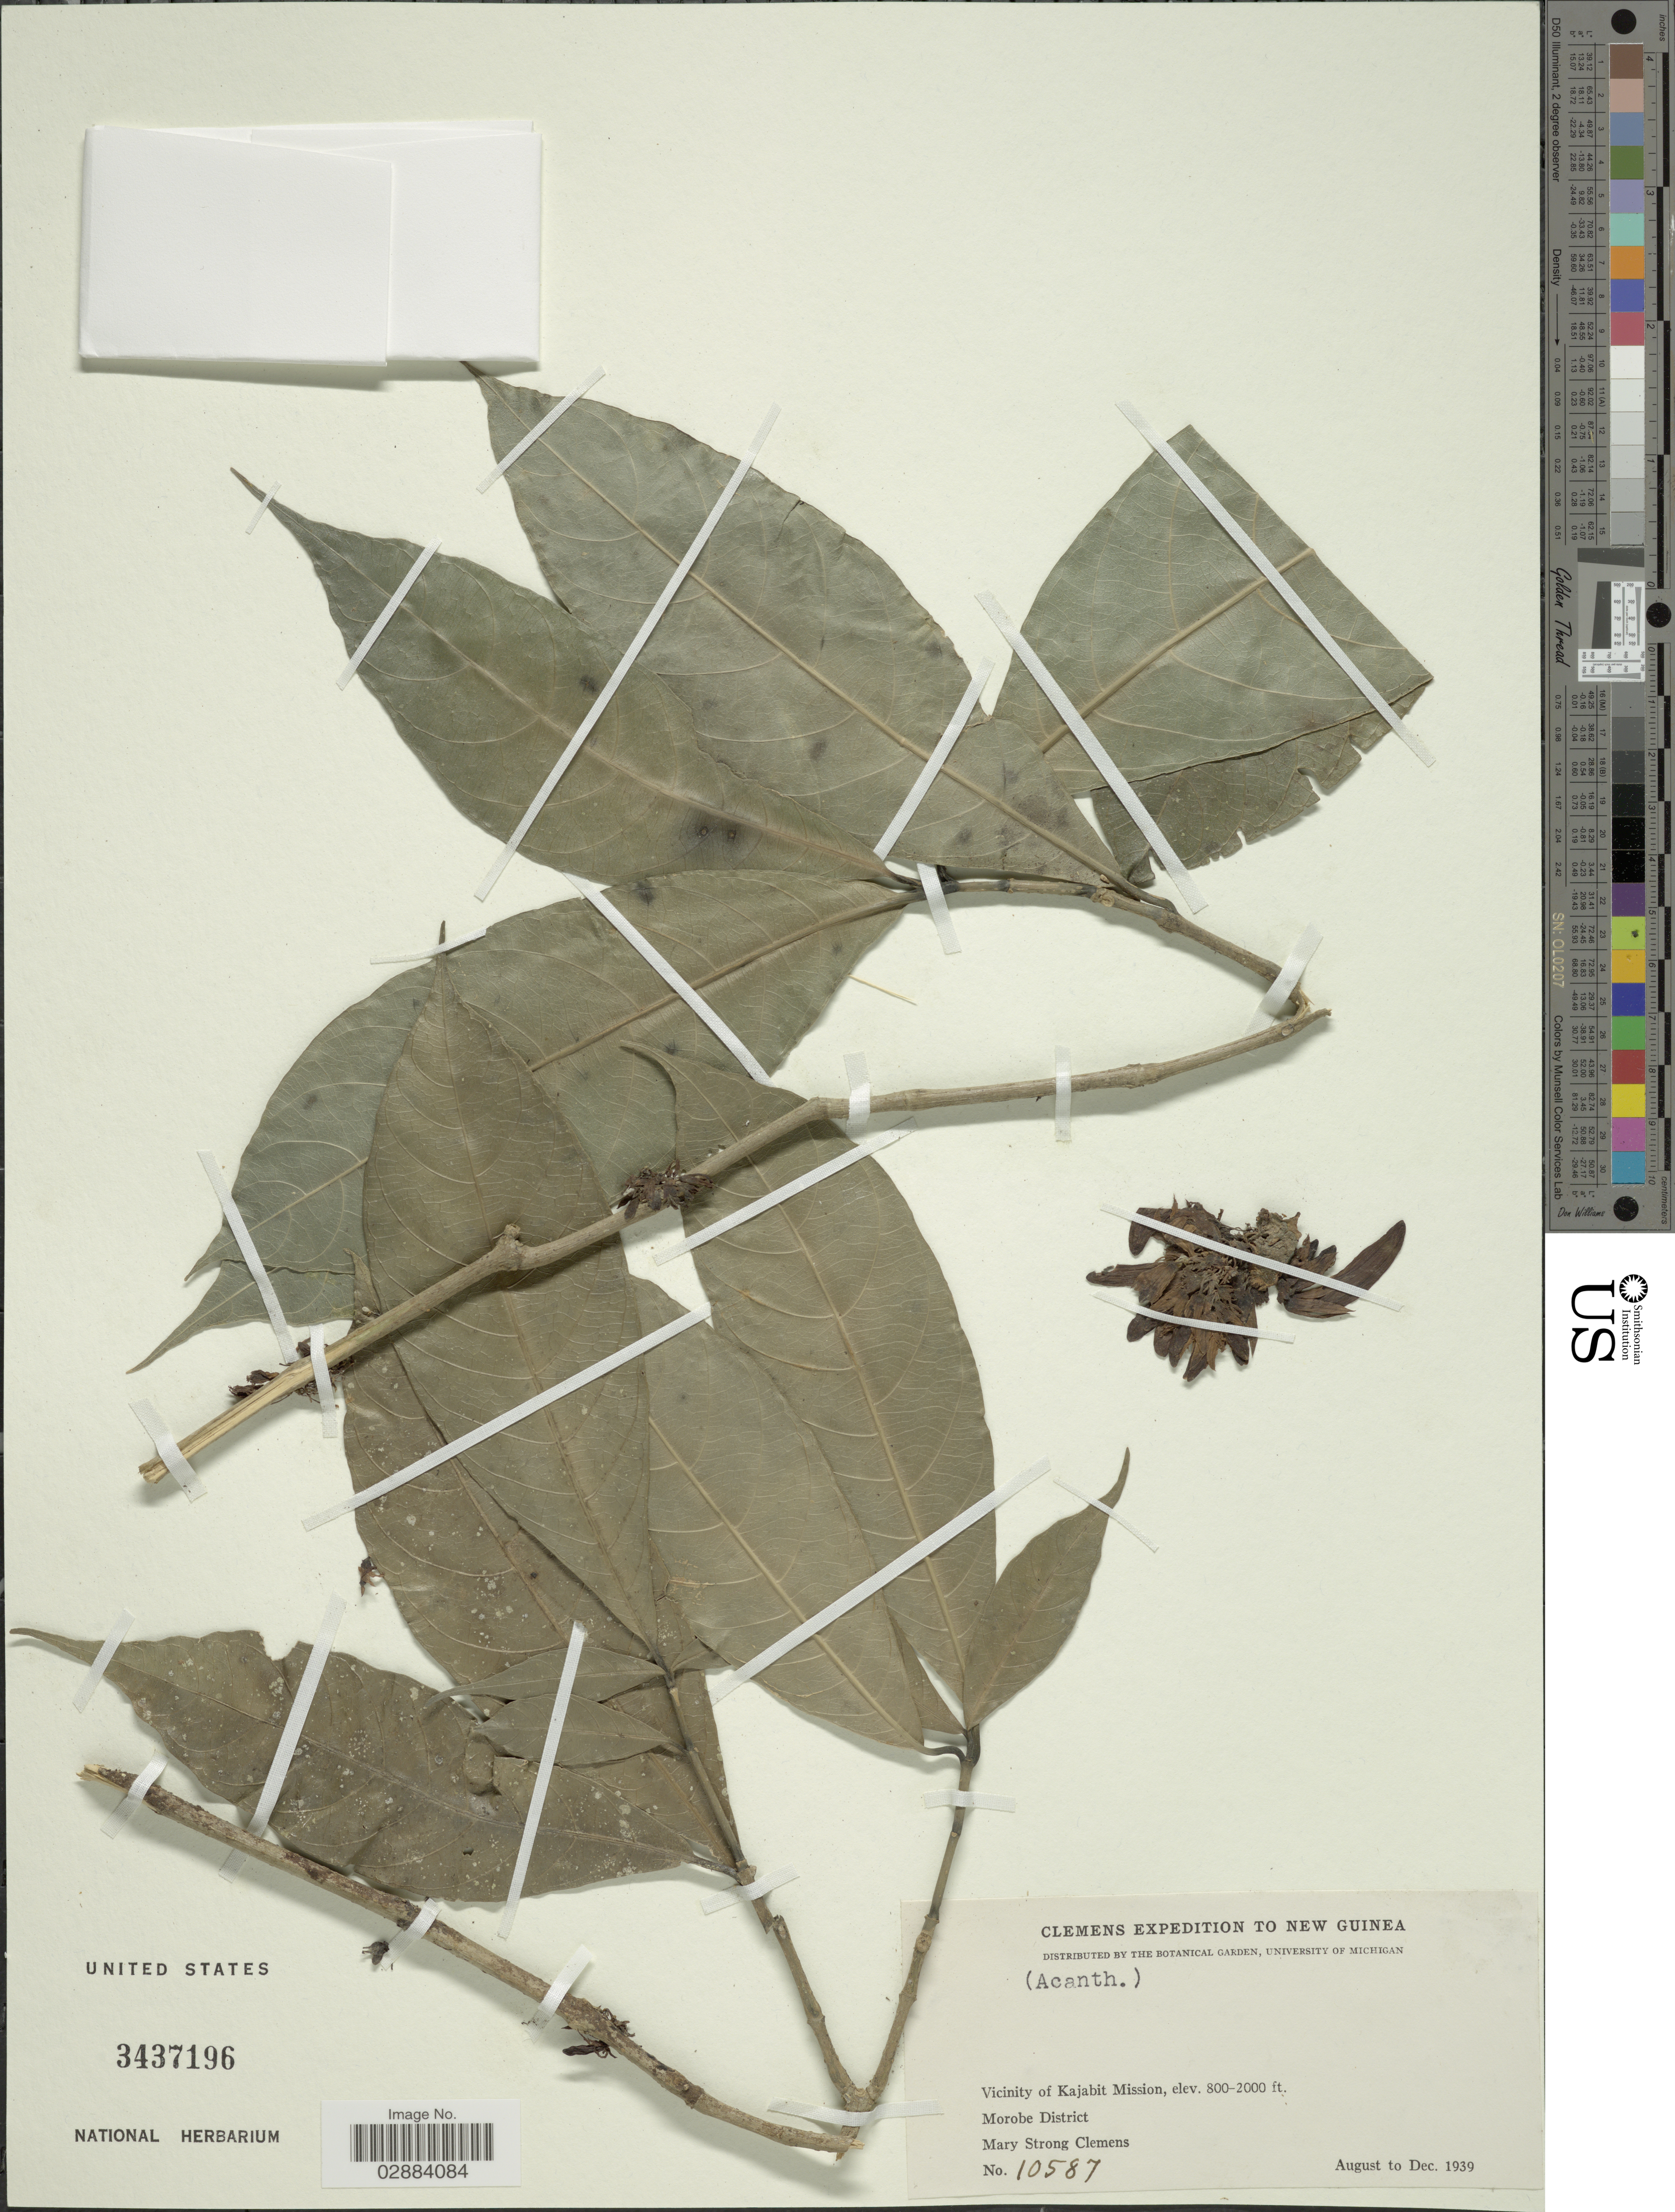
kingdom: Plantae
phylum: Tracheophyta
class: Magnoliopsida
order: Lamiales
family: Acanthaceae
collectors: M. S. Clemens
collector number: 10587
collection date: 1939-08/1939-12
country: Papua New Guinea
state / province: Morobe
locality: New Guinea. Vicinity of Kajabit Mission. Morobe District.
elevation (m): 244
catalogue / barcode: US 3437196